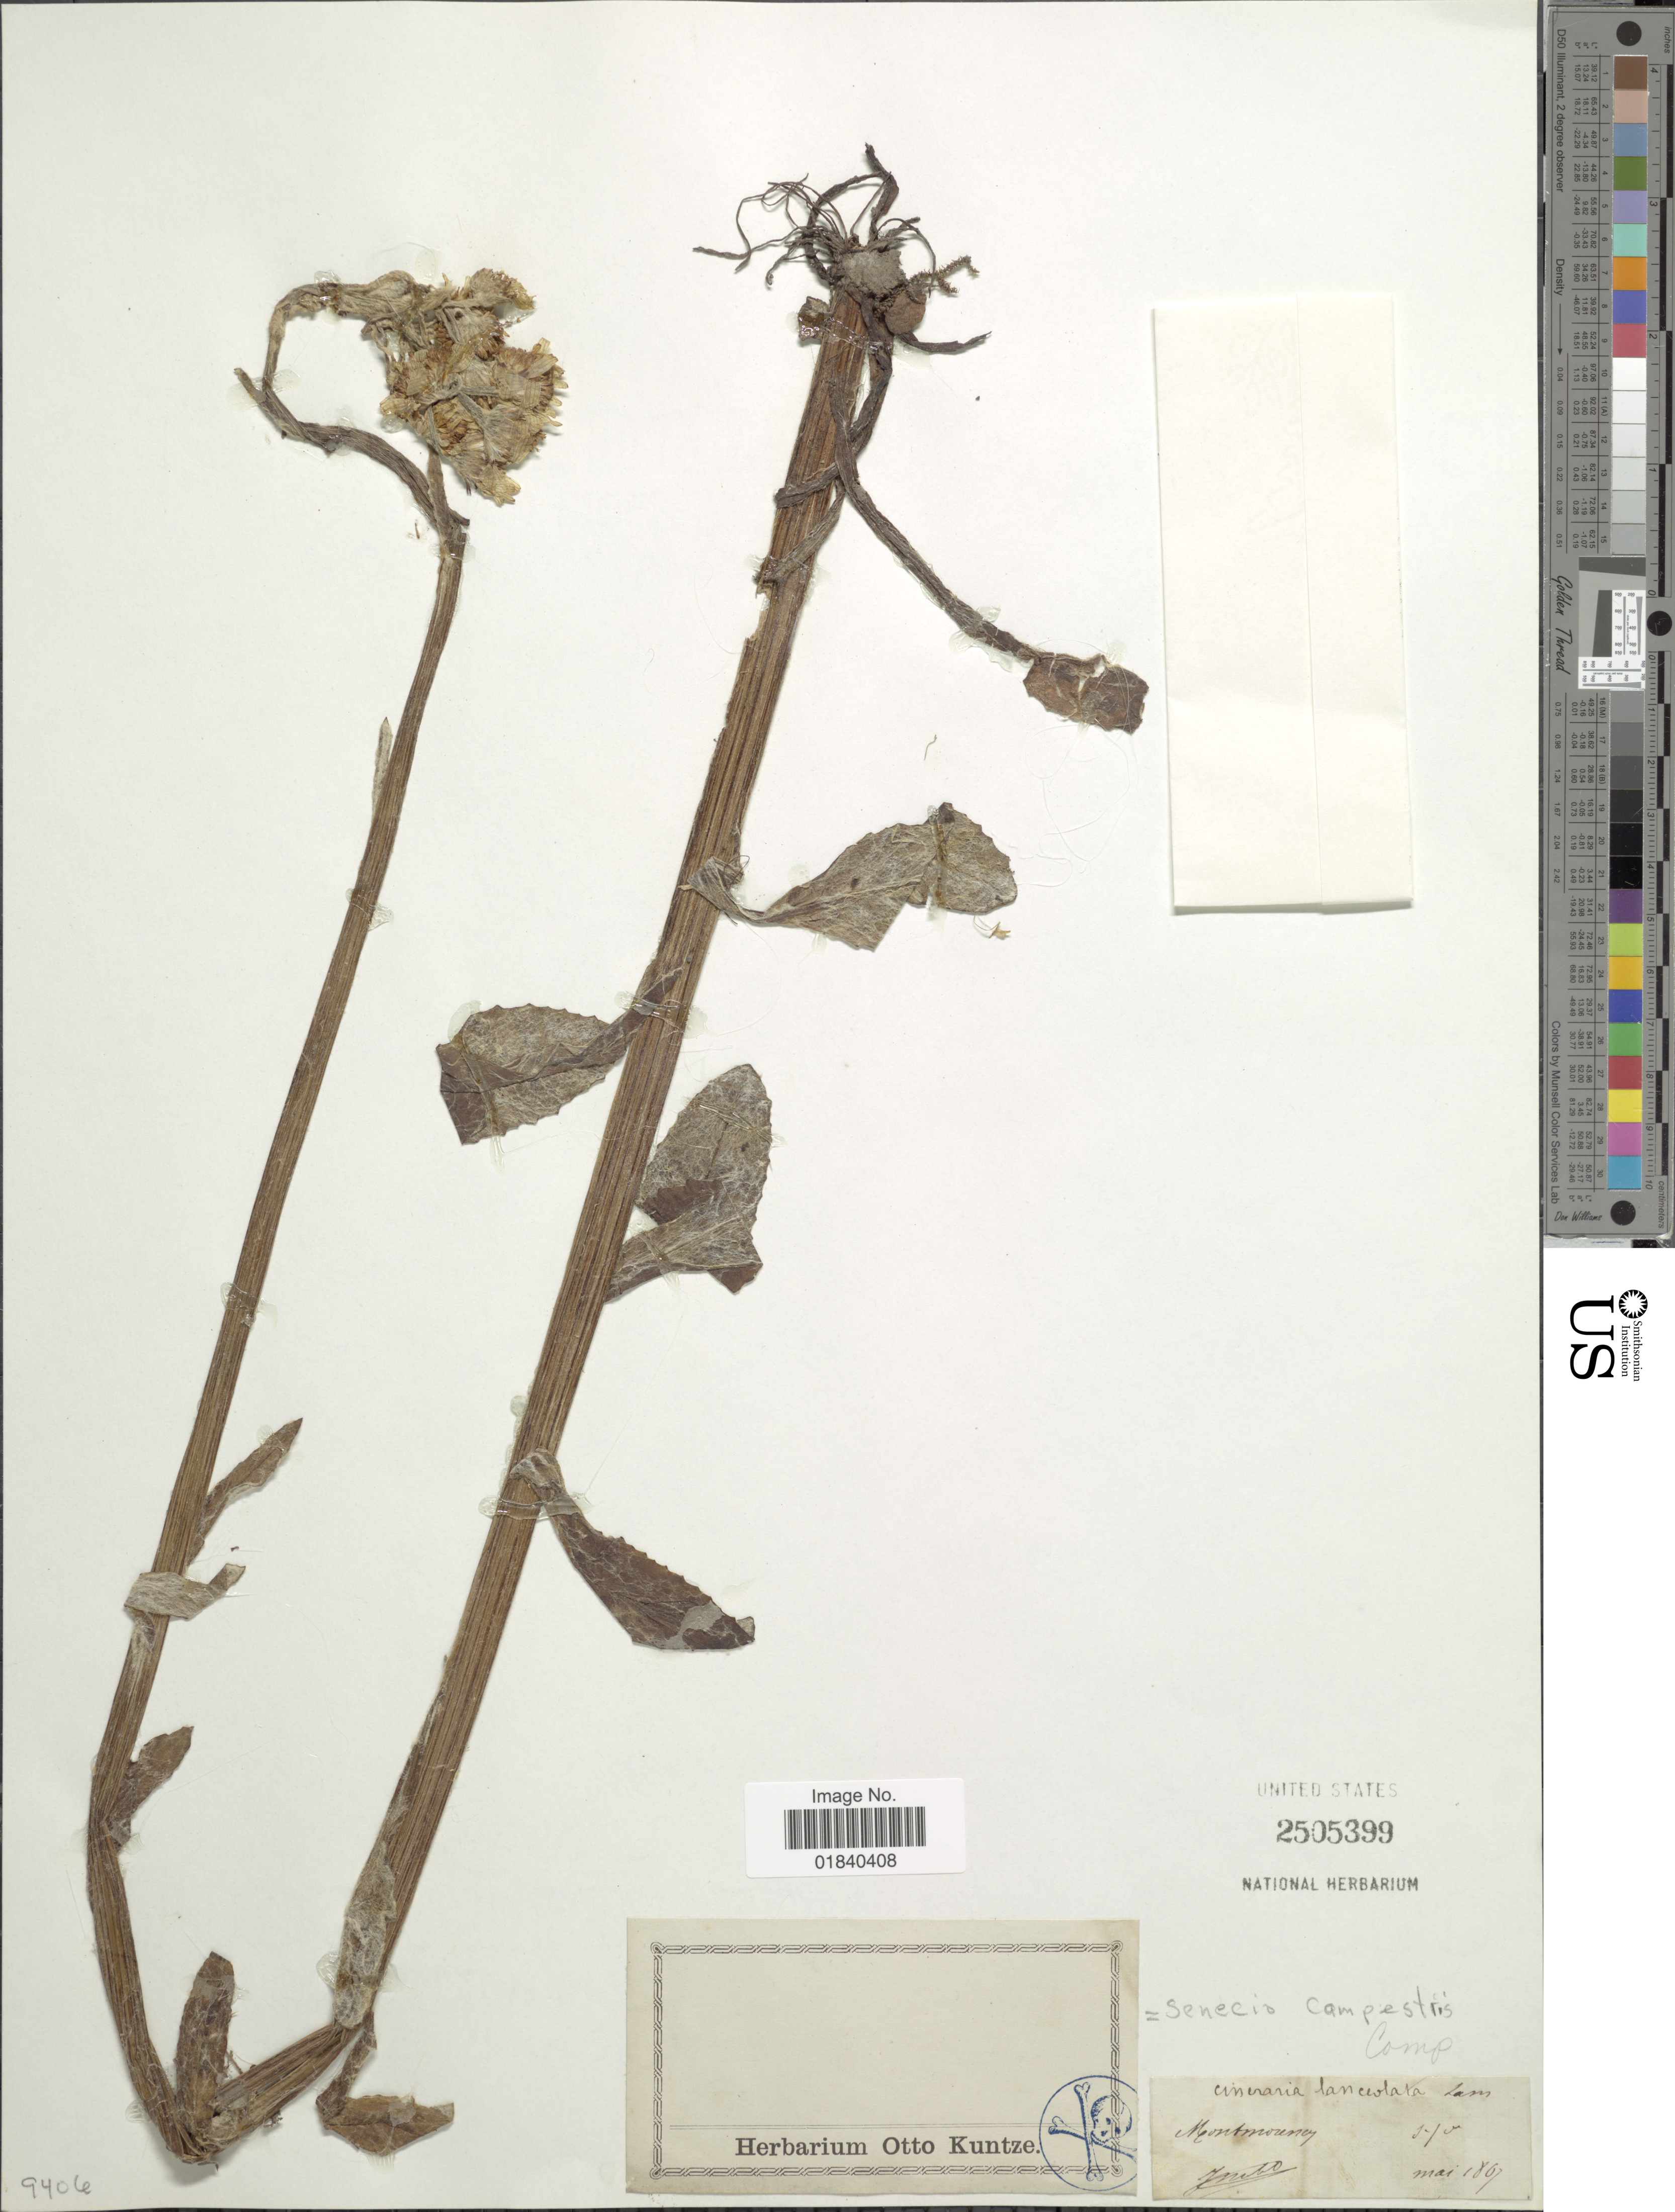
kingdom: Plantae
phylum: Tracheophyta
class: Magnoliopsida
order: Asterales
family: Asteraceae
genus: Senecio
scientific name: Senecio campestris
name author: DC.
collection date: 1867-05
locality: Montmorency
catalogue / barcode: US 2505399